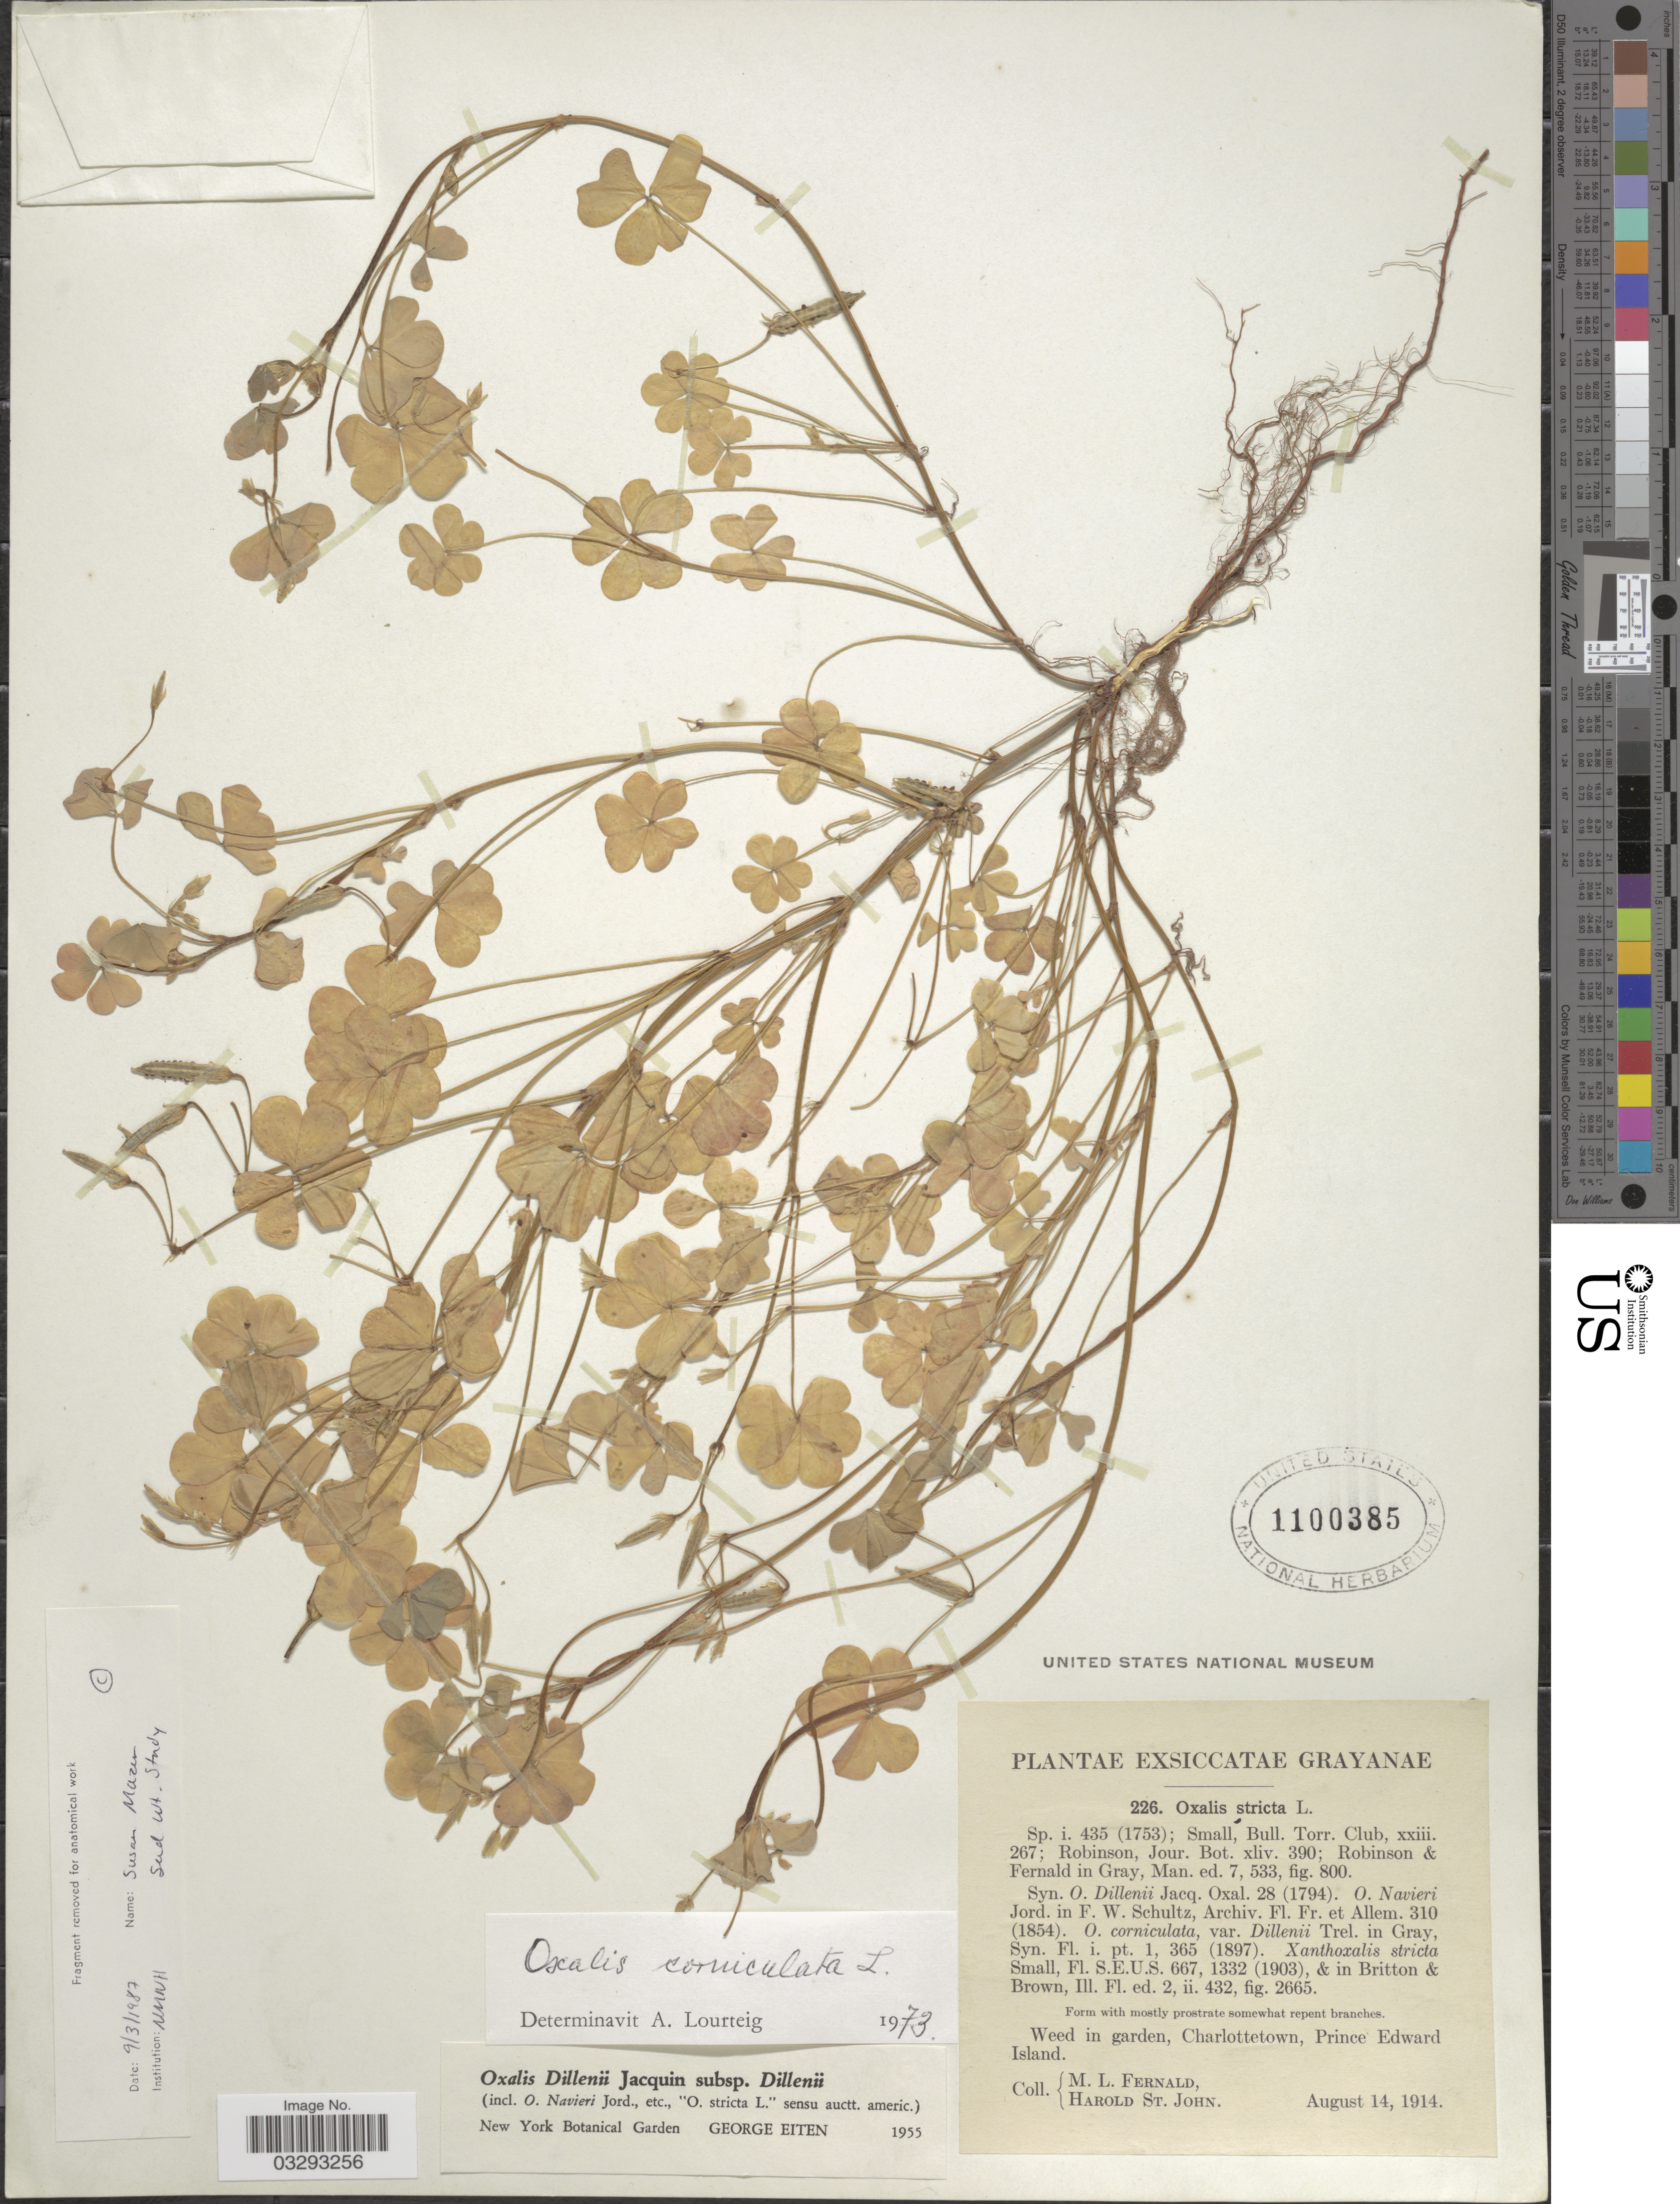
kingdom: Plantae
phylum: Tracheophyta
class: Magnoliopsida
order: Oxalidales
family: Oxalidaceae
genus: Oxalis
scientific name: Oxalis corniculata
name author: L.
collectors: M. L. Fernald & H. St. John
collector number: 226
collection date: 1914-08-14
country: Canada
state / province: Prince Edward Island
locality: Weed in garden, Charlottetown, Prince Edward Island.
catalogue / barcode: US 1100385